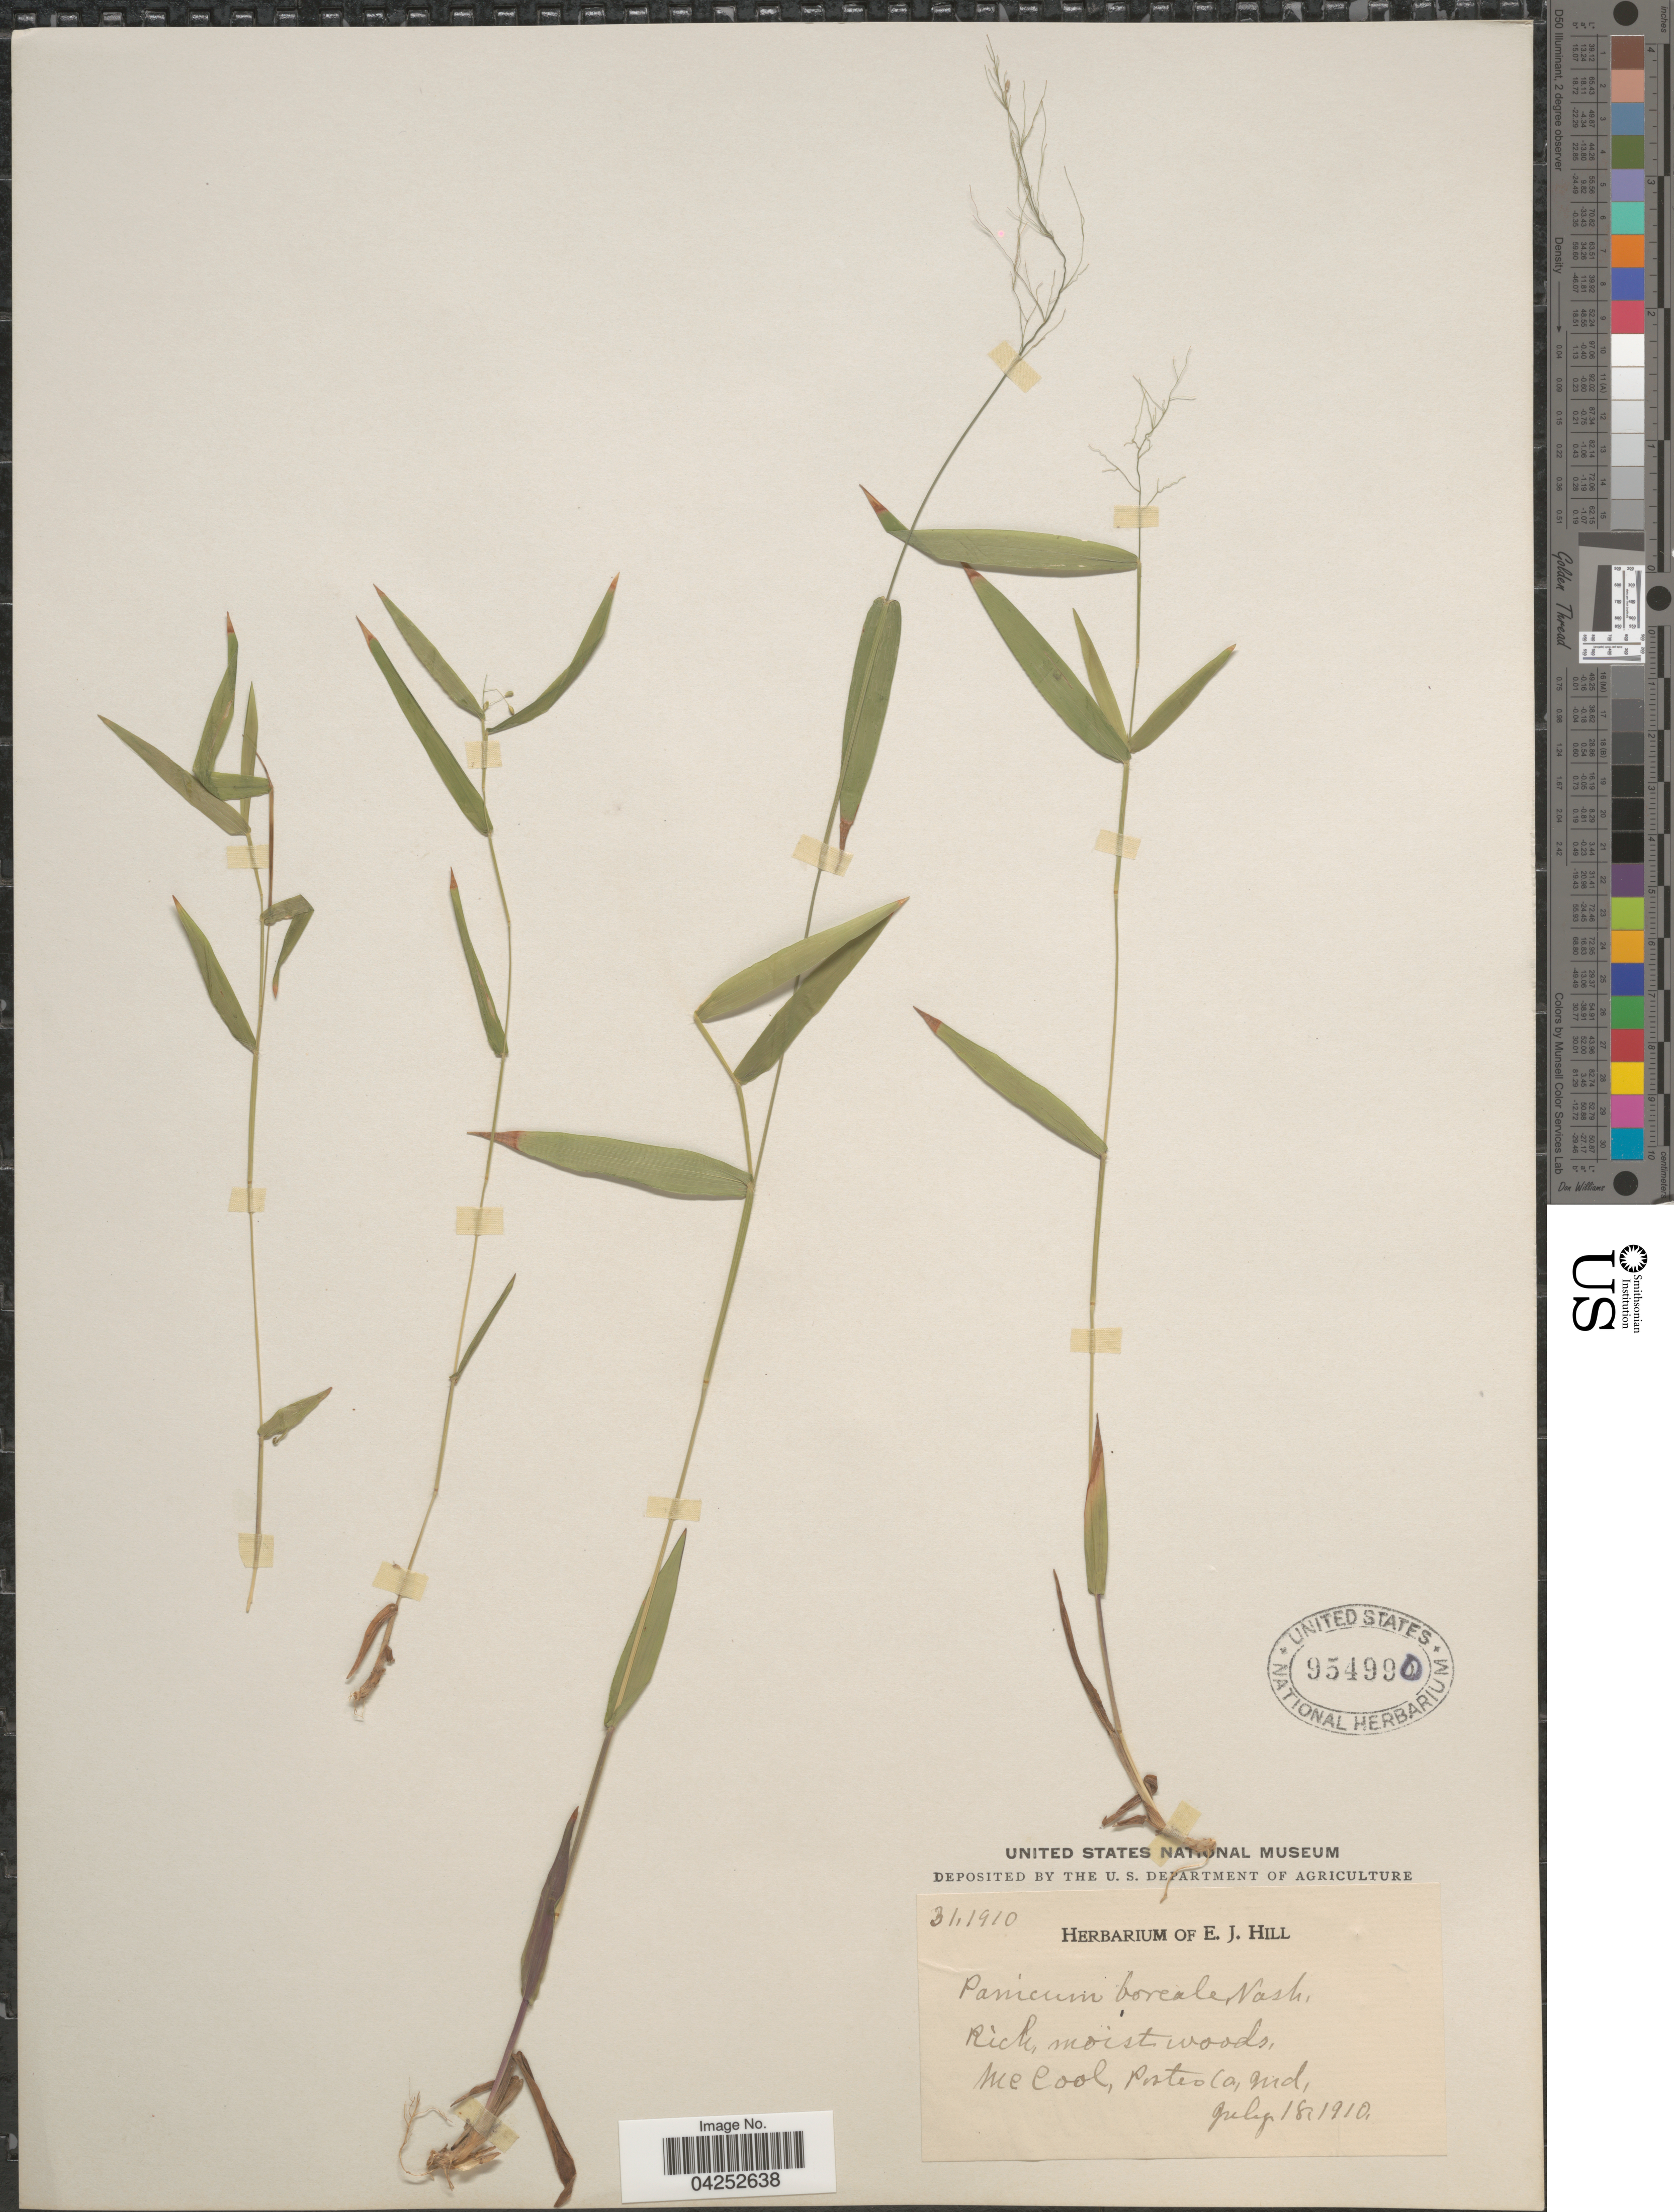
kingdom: Plantae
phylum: Tracheophyta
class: Liliopsida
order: Poales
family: Poaceae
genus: Dichanthelium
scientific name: Dichanthelium boreale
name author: (Nash) Freckmann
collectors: Ex herb. E. J. Hill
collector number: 31,1910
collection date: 1910-07-18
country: United States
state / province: Indiana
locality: MeCool, Posteo Co.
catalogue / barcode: US 954990